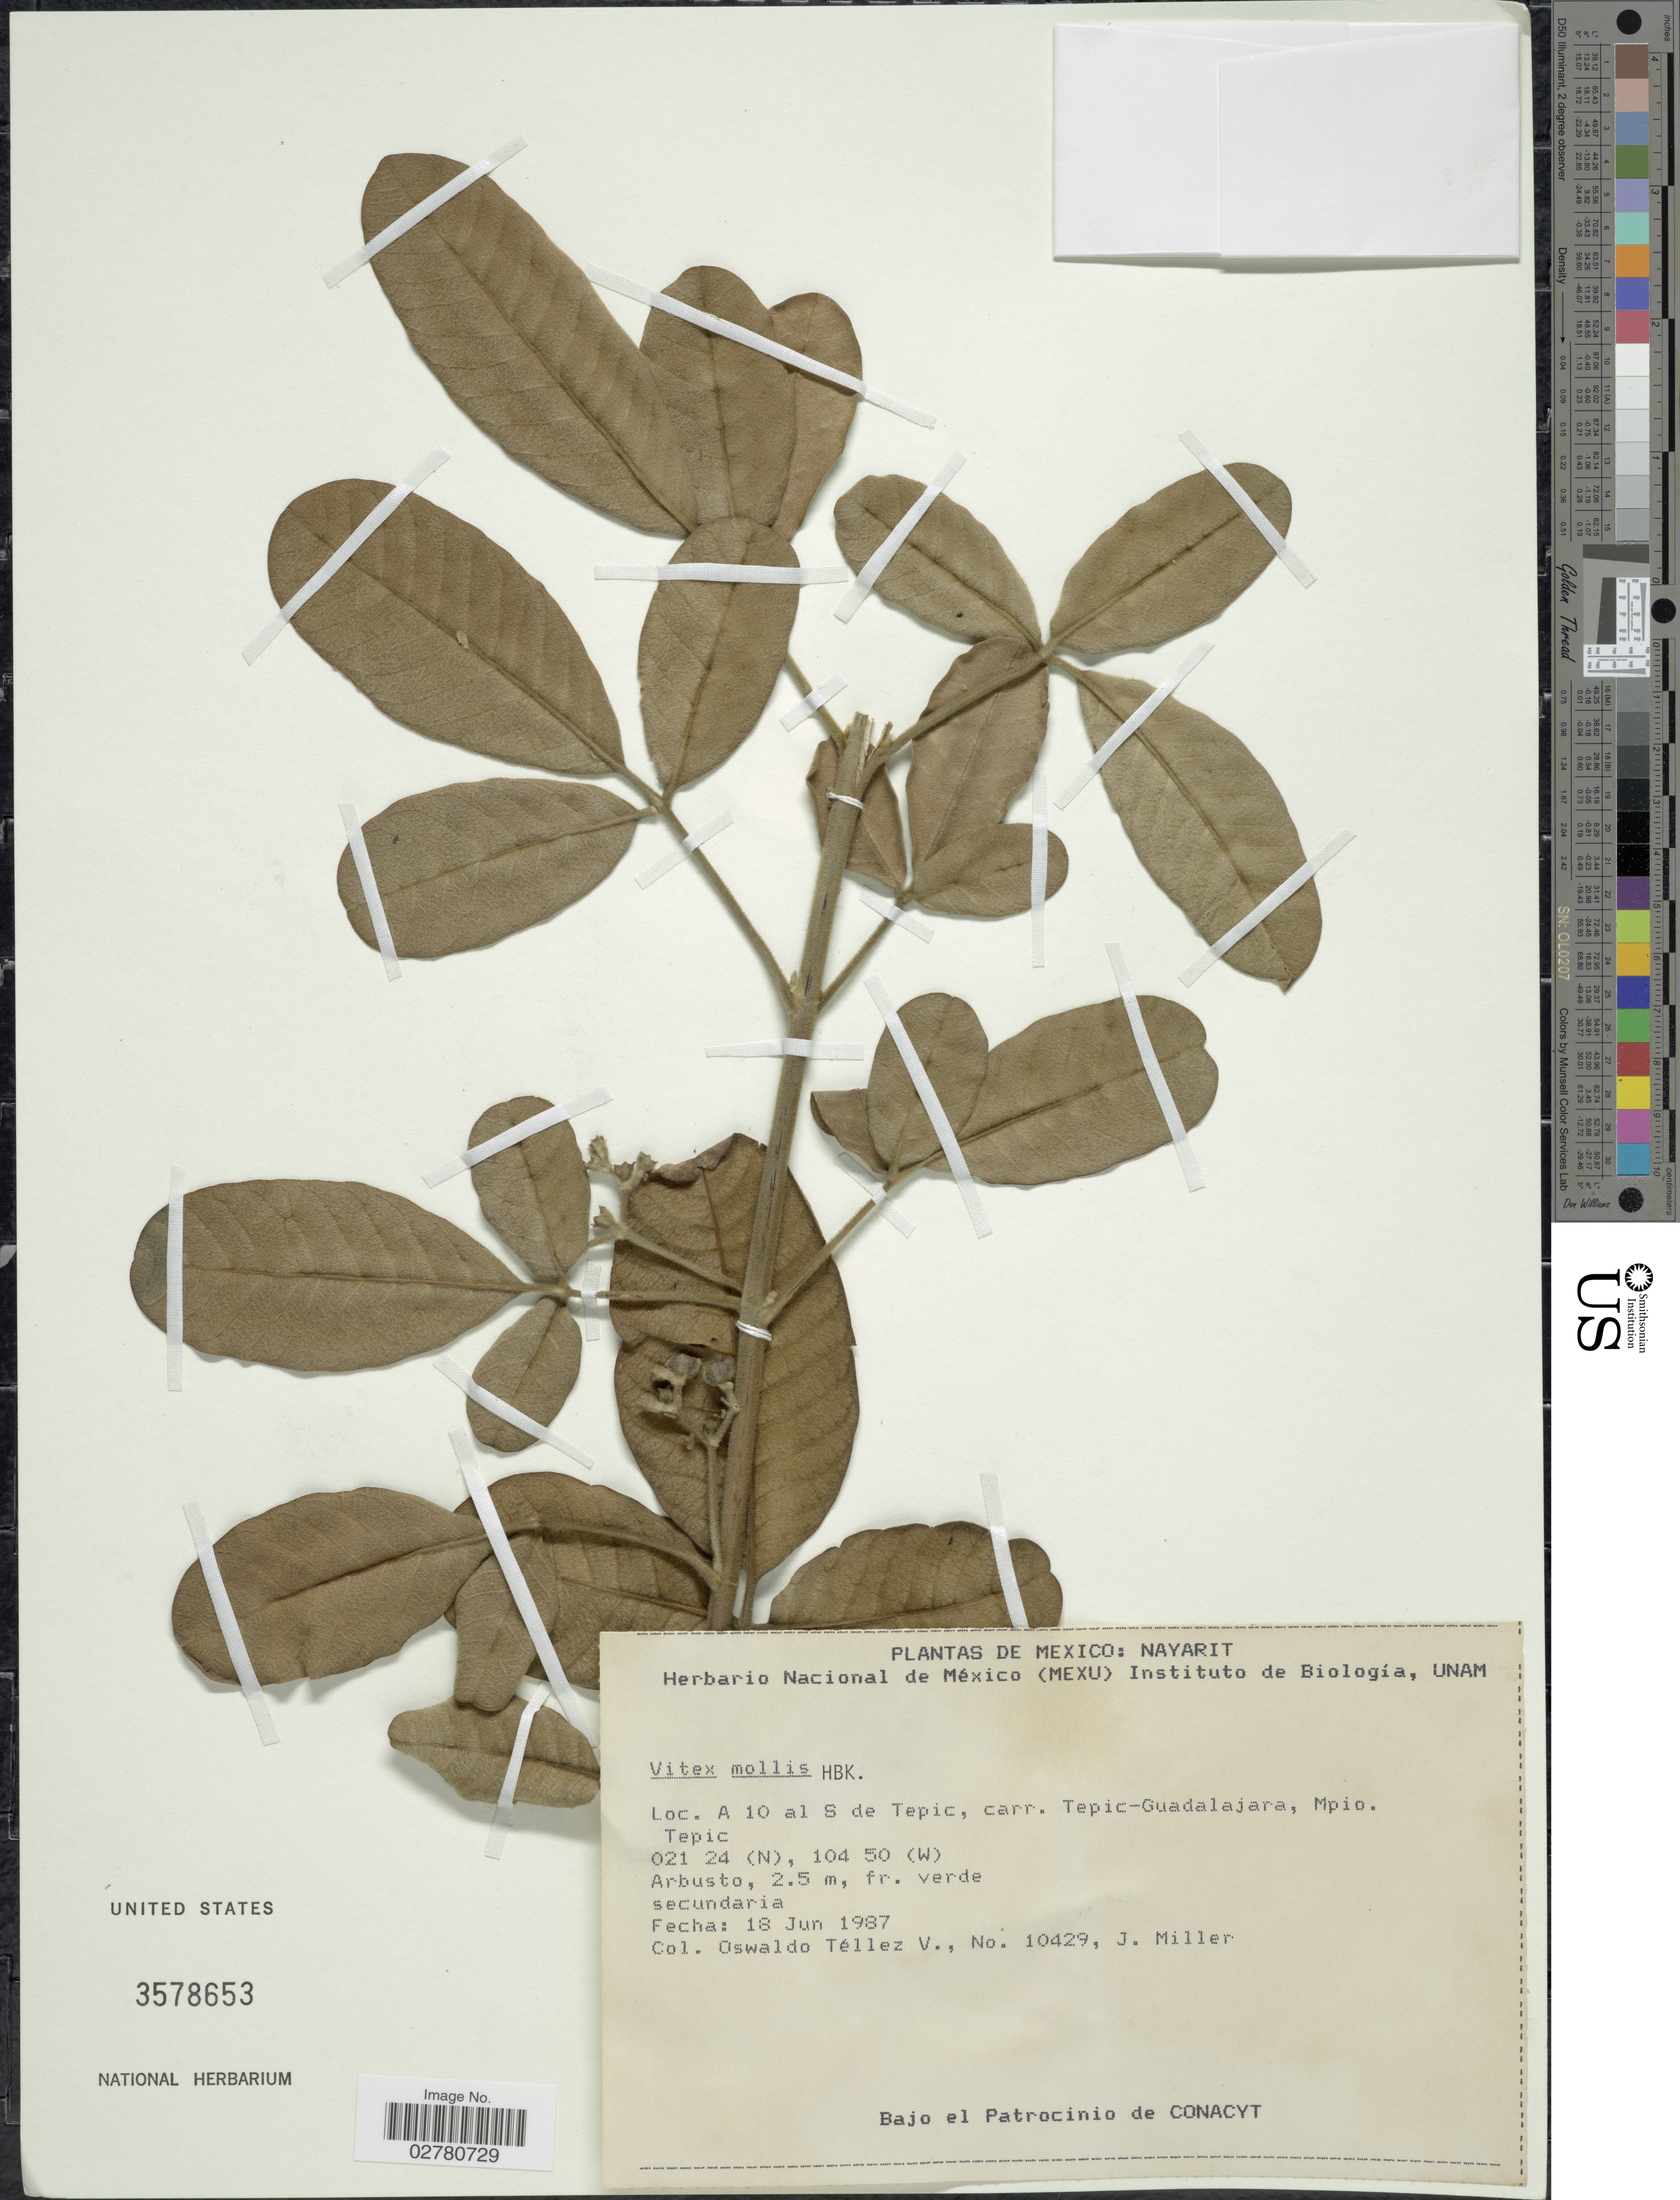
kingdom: Plantae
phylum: Tracheophyta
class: Magnoliopsida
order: Lamiales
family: Lamiaceae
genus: Vitex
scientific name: Vitex mollis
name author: Kunth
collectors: O. Téllez V. & J. Miller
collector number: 10429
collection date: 1987-06-18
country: Mexico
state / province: Nayarit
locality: A 10 al S de Tepic, carr. Tepic-Guadalajara, Mpio. Tepic.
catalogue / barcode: US 3578653